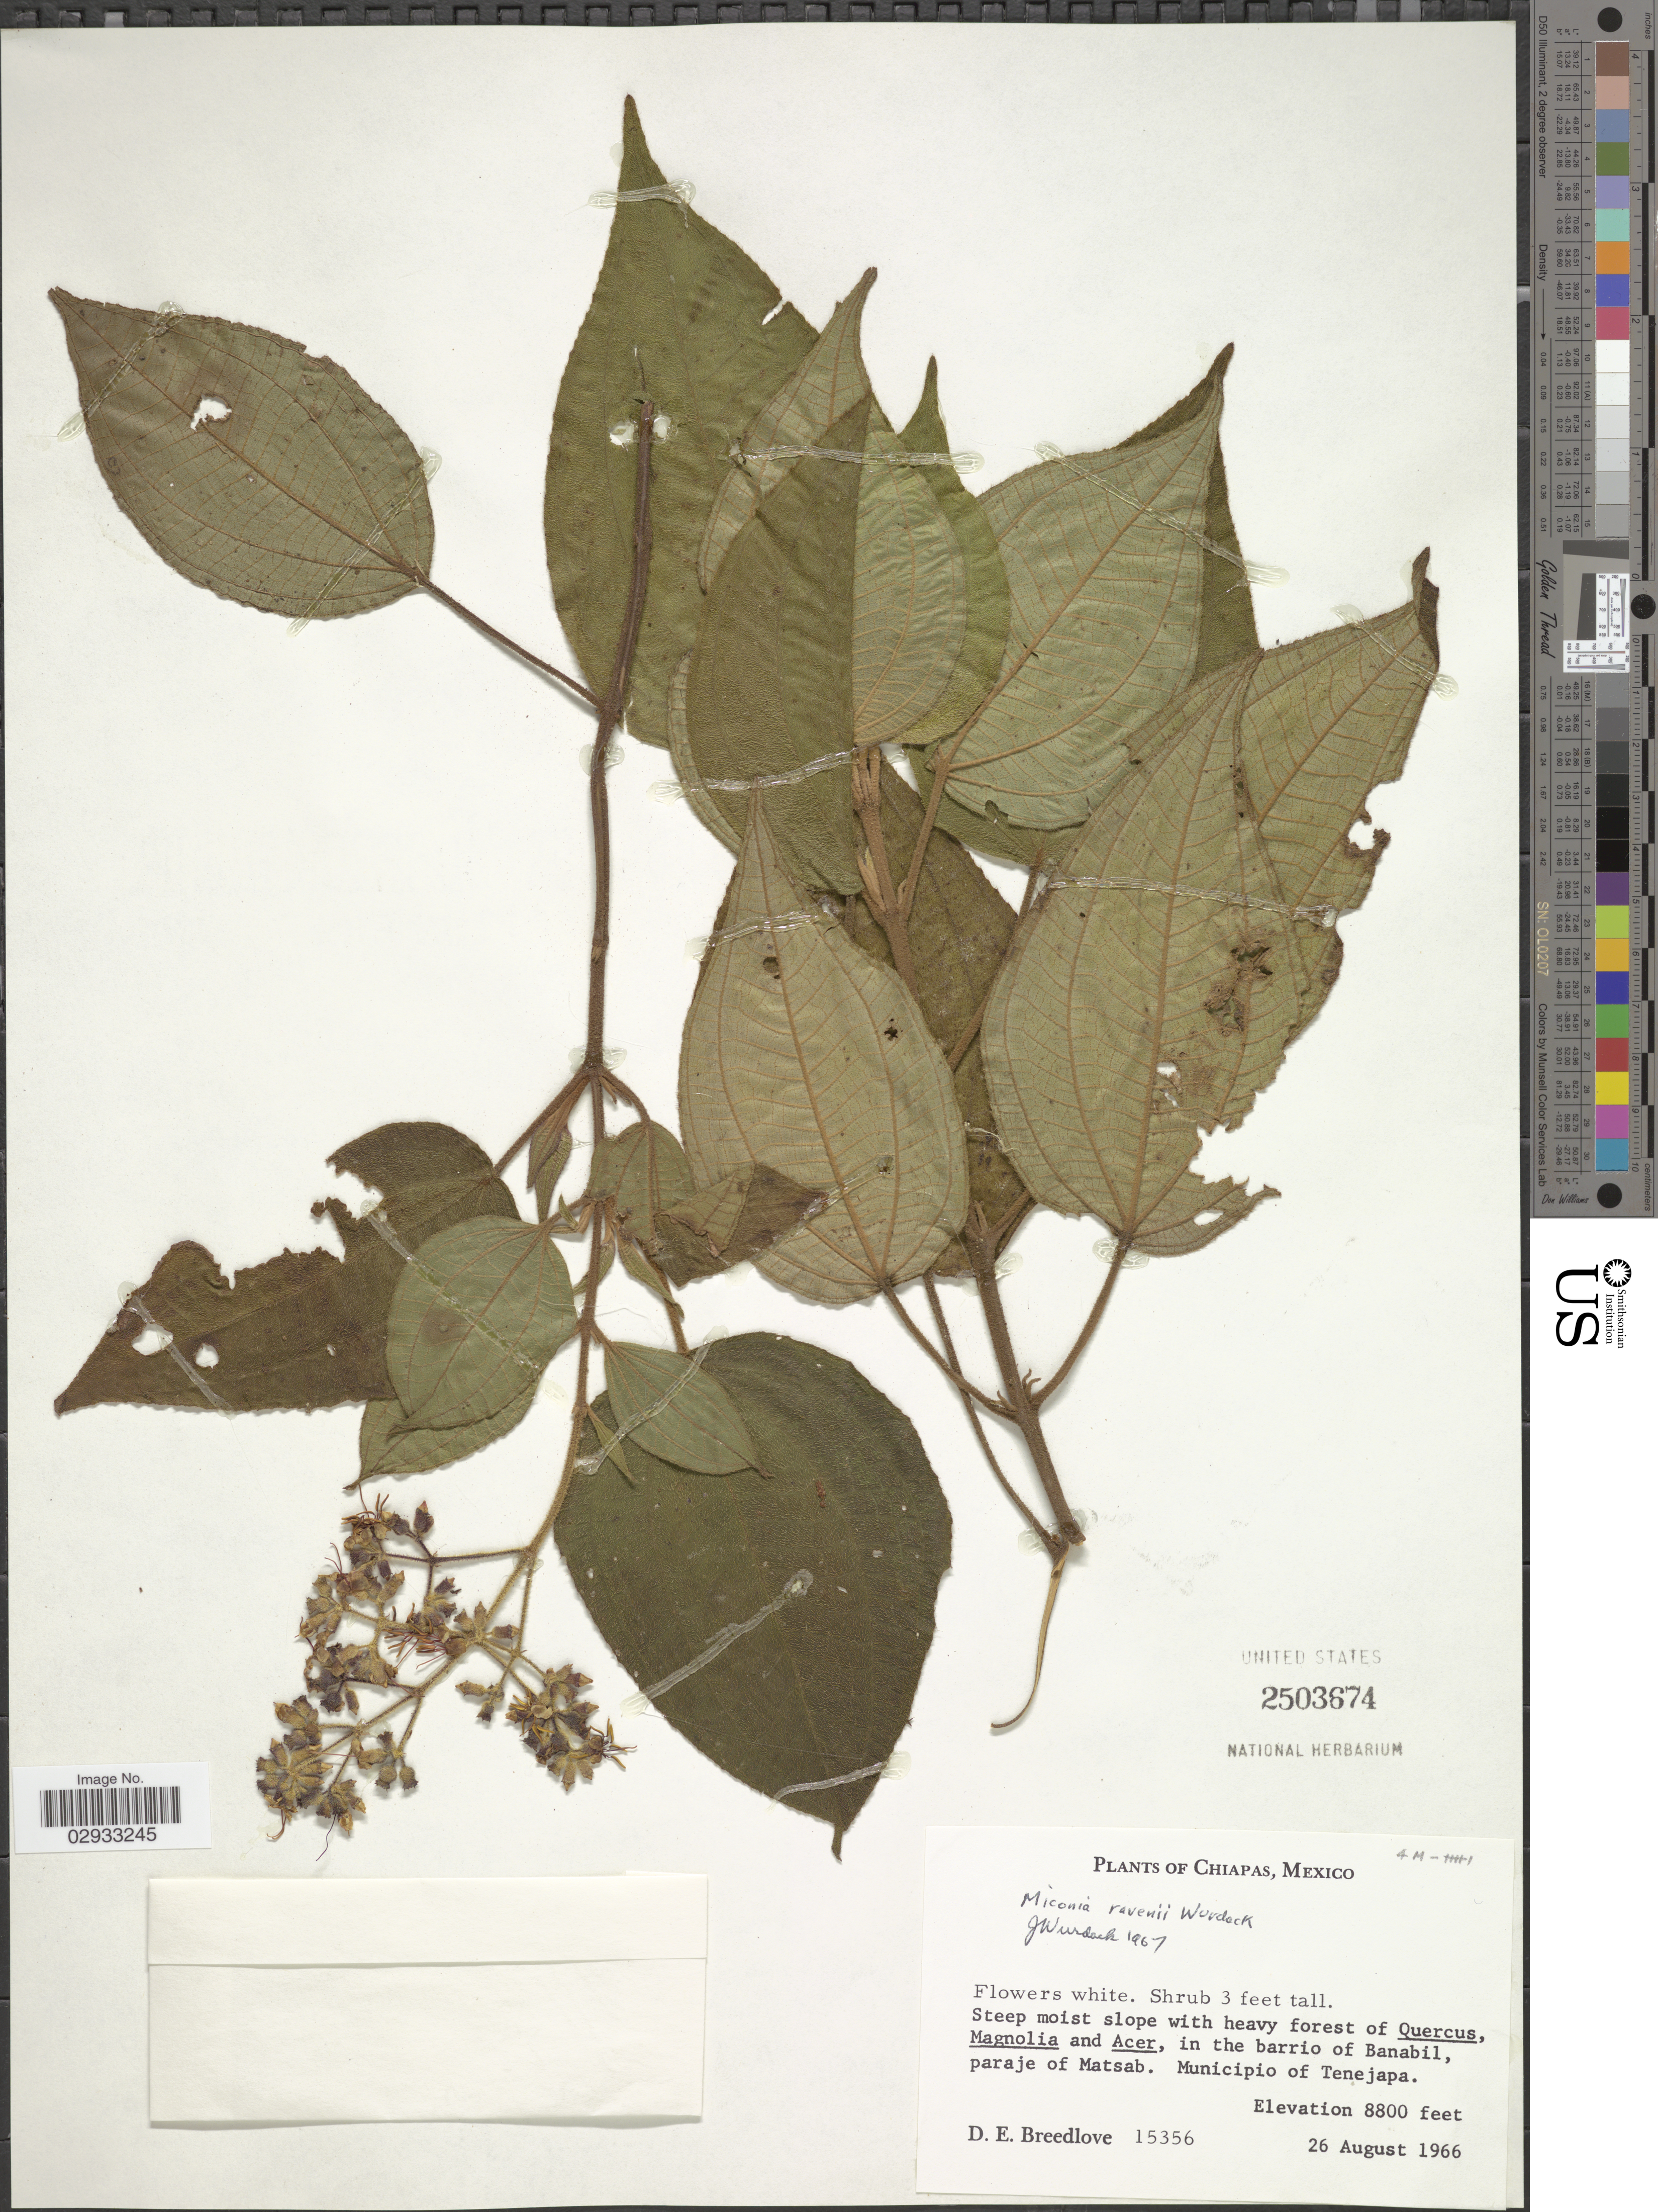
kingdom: Plantae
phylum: Tracheophyta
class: Magnoliopsida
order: Myrtales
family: Melastomataceae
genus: Miconia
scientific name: Miconia ravenii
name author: Wurdack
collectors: D. E. Breedlove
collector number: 15356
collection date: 1966-08-26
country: Mexico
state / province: Chiapas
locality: In the barrio of Banabil, paraje of Matsab. Municipio of Tenejapa.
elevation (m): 2682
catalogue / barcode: US 2503674